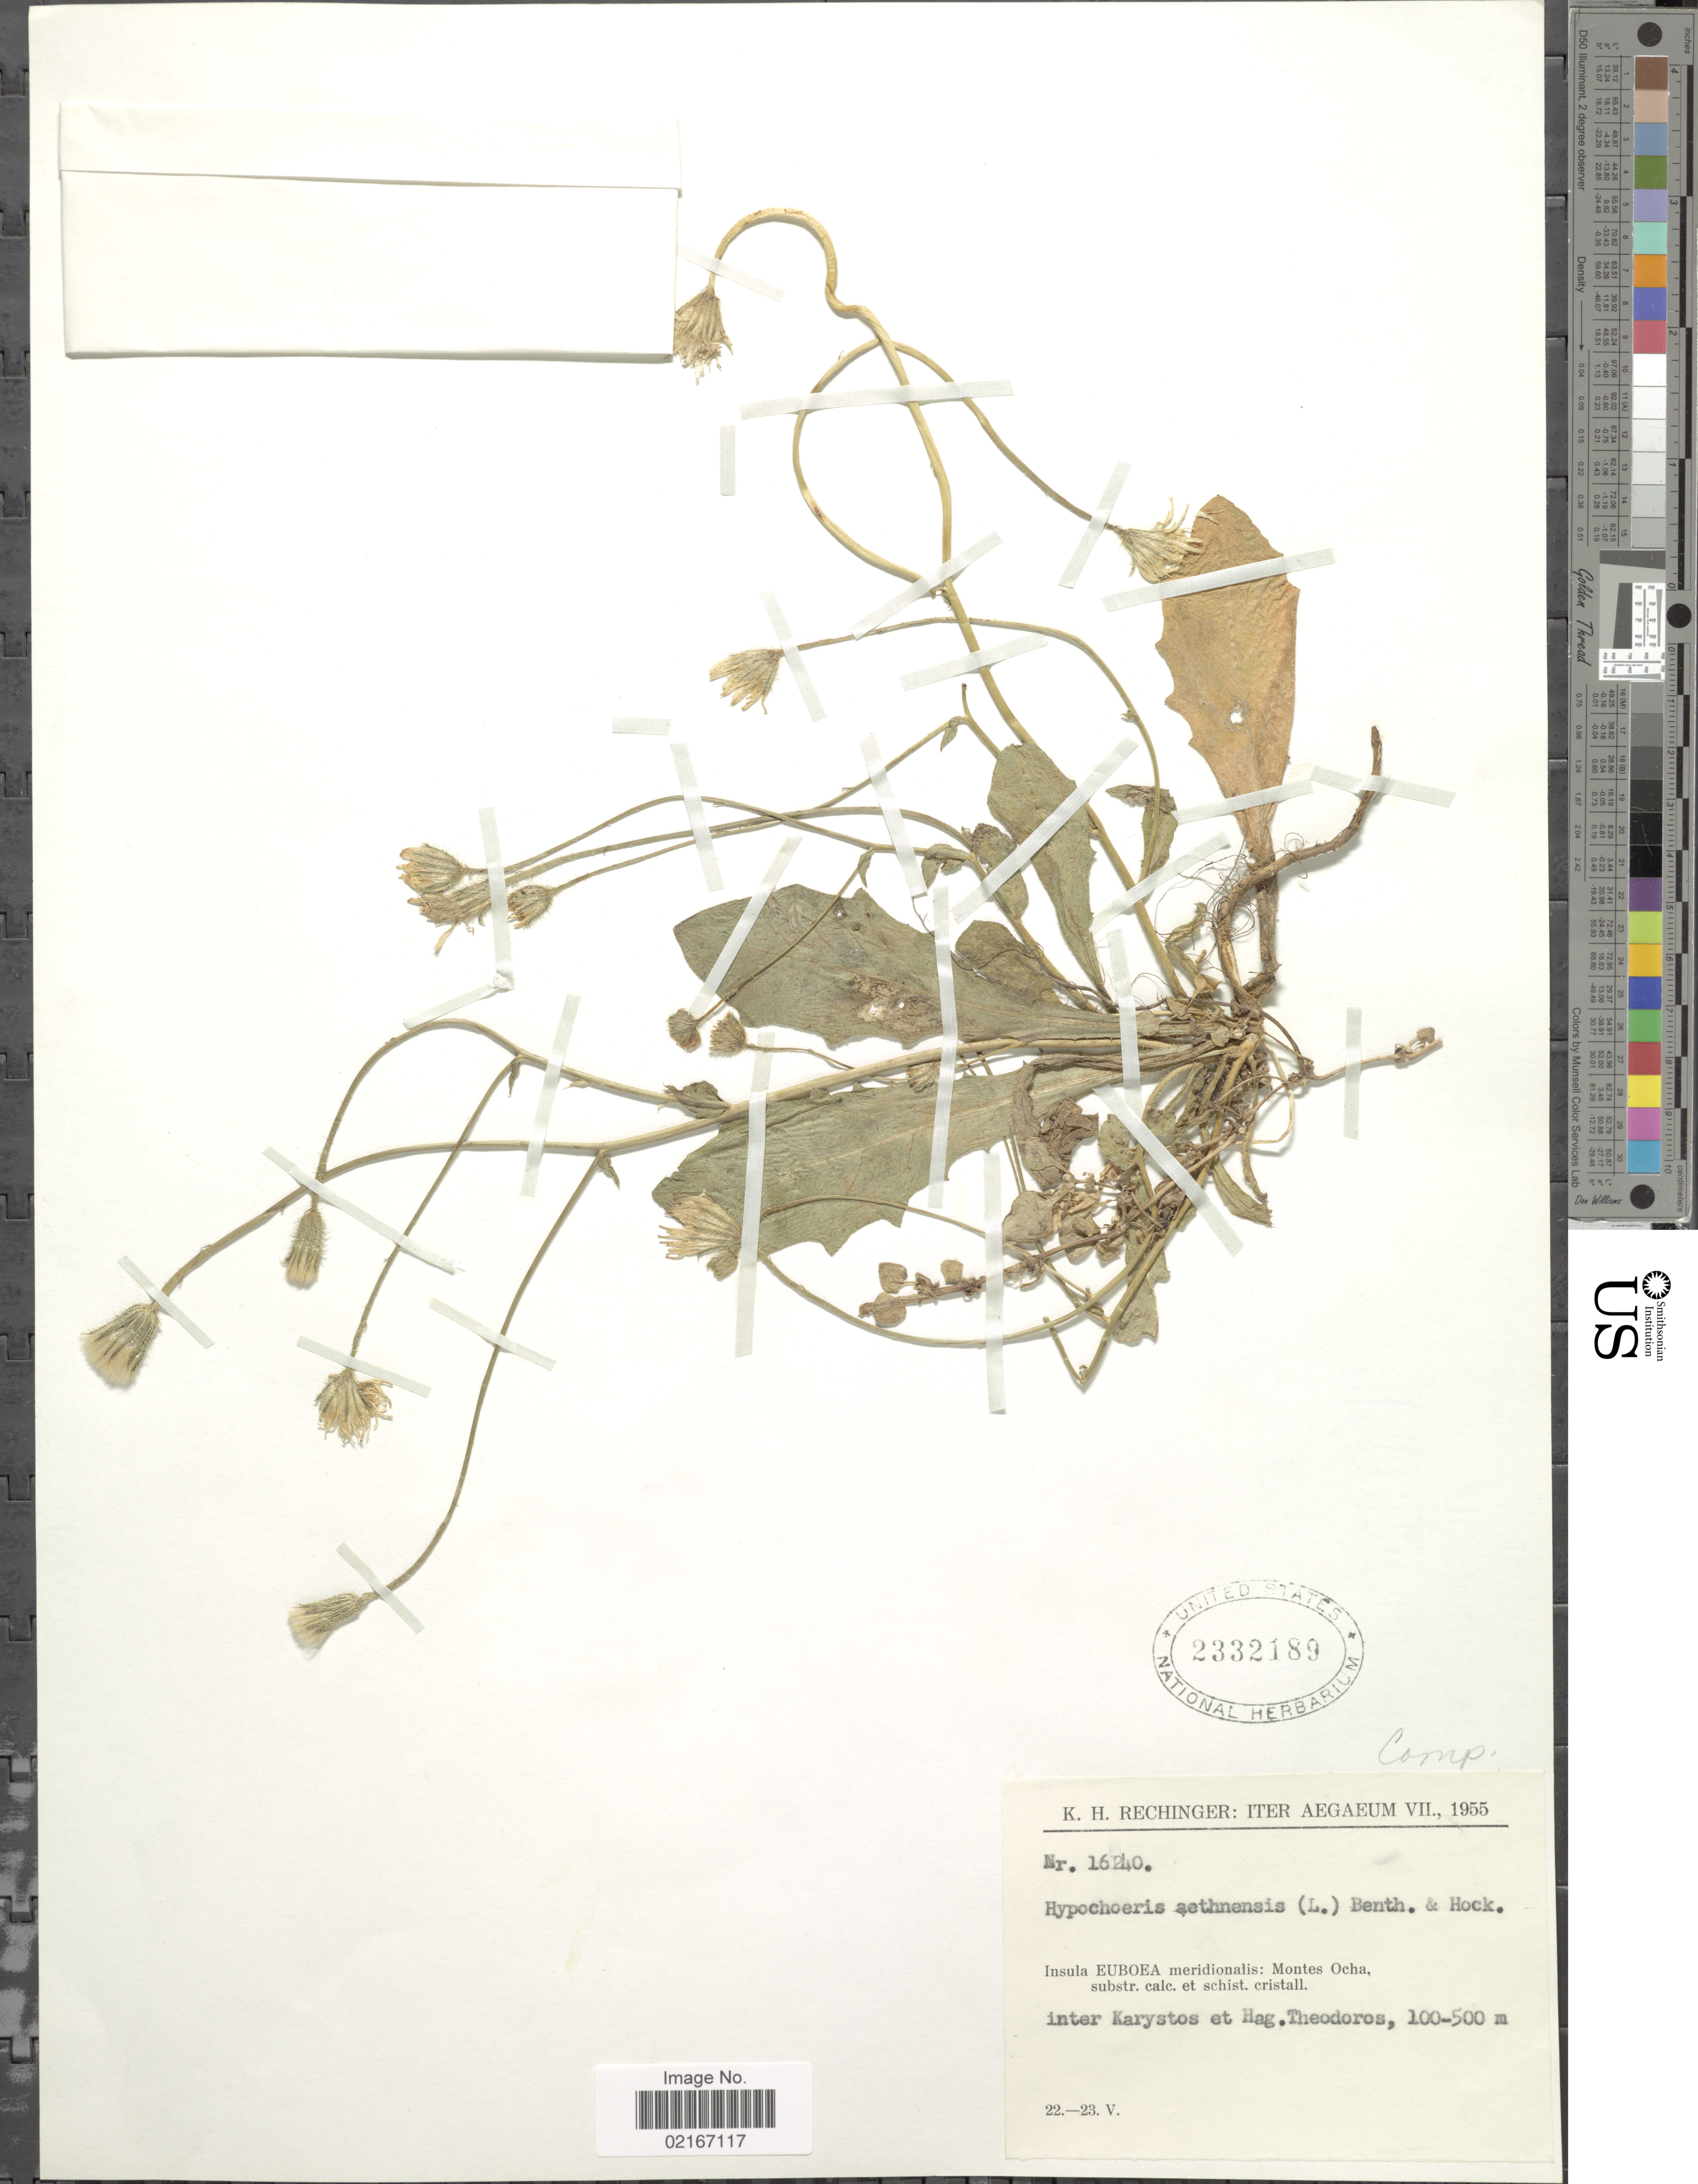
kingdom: Plantae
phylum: Tracheophyta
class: Magnoliopsida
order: Asterales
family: Asteraceae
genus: Hypochaeris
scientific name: Hypochaeris achyrophorus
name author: L.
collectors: K. H. Rechinger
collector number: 16240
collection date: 1955-05-22/1955-05-23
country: Greece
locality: Iter Aegaeum, Insula Euboea meridionalis: Montes Ocha, substr. calc. et schist. cristall, inter Karystos et Hag. Theodoros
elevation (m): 100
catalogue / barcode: US 2332189